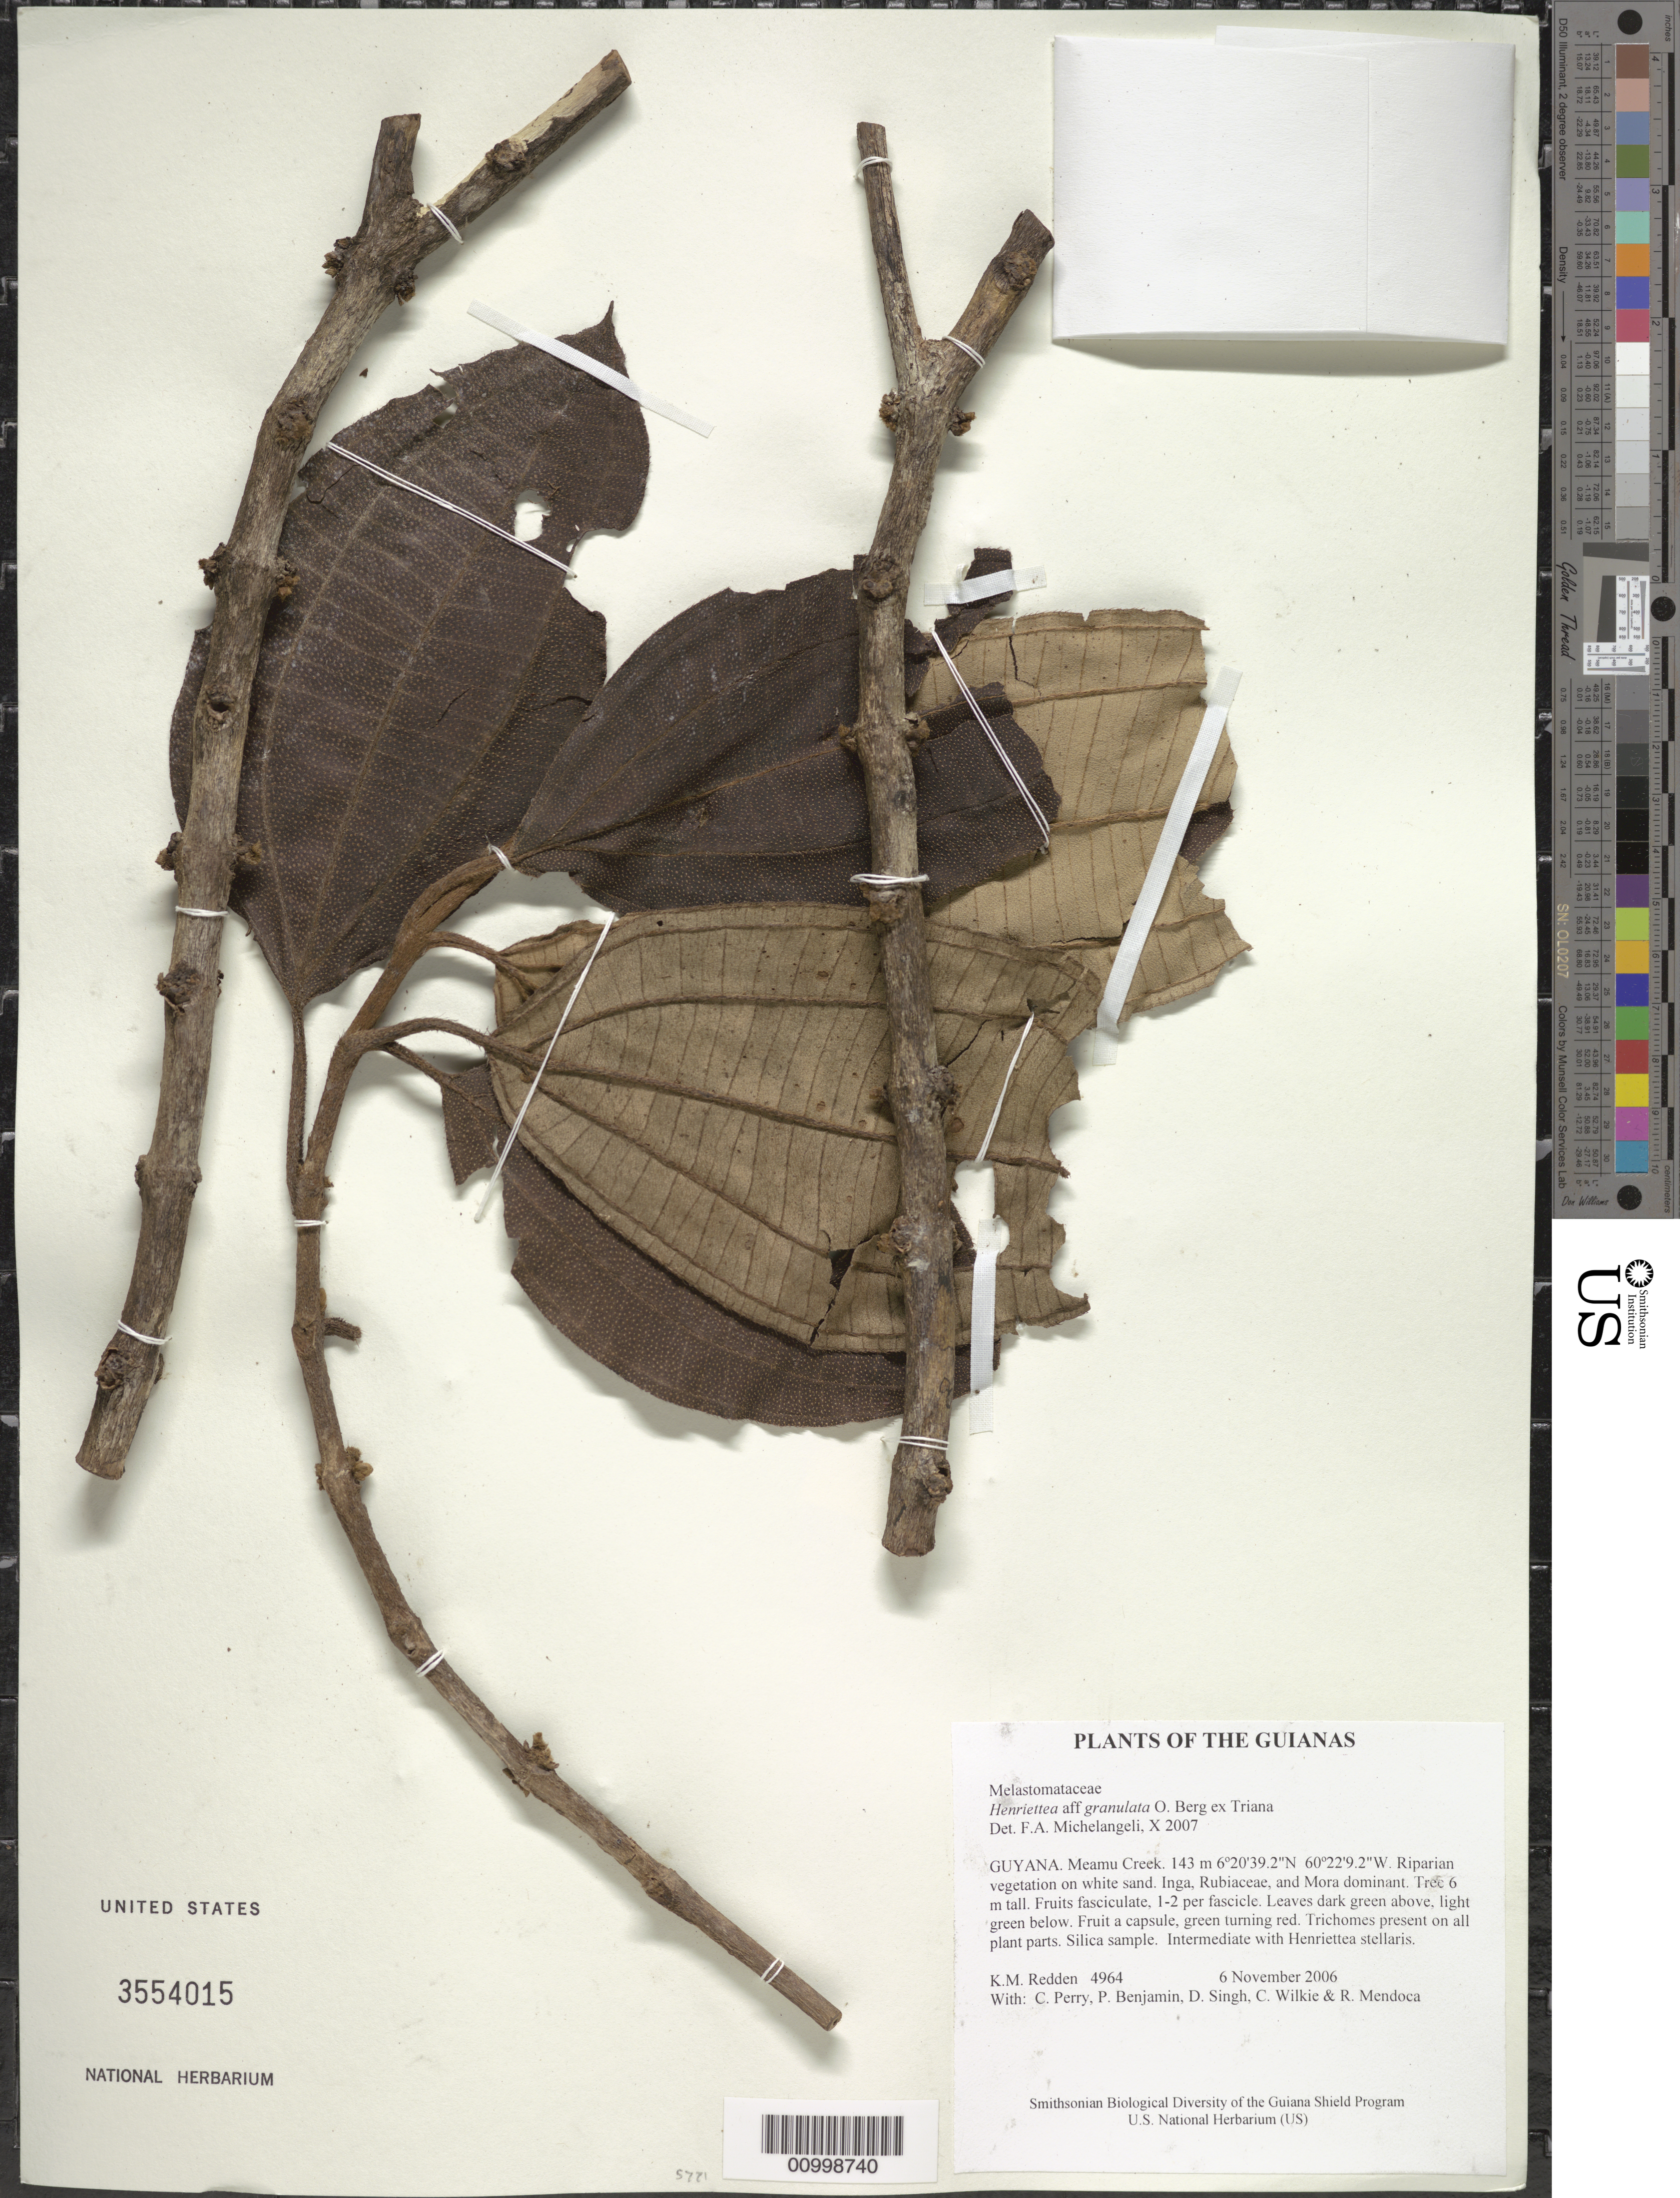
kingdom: Plantae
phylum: Tracheophyta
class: Magnoliopsida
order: Myrtales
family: Melastomataceae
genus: Henriettea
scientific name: Henriettea granulata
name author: Berg ex Triana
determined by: Michelangeli, F. A.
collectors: K. M. Redden, C. Perry, P. Benjamin, D. Singh, C. Wilkie & R. Mendoca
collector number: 4964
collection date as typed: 6 November 2006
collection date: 2006-11-06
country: Guyana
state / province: Cuyuni-Mazaruni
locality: Meamu Creek.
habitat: Riparian vegetation on white sand. Inga, Rubiaceae, and Mora dominant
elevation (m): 143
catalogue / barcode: US 3554015